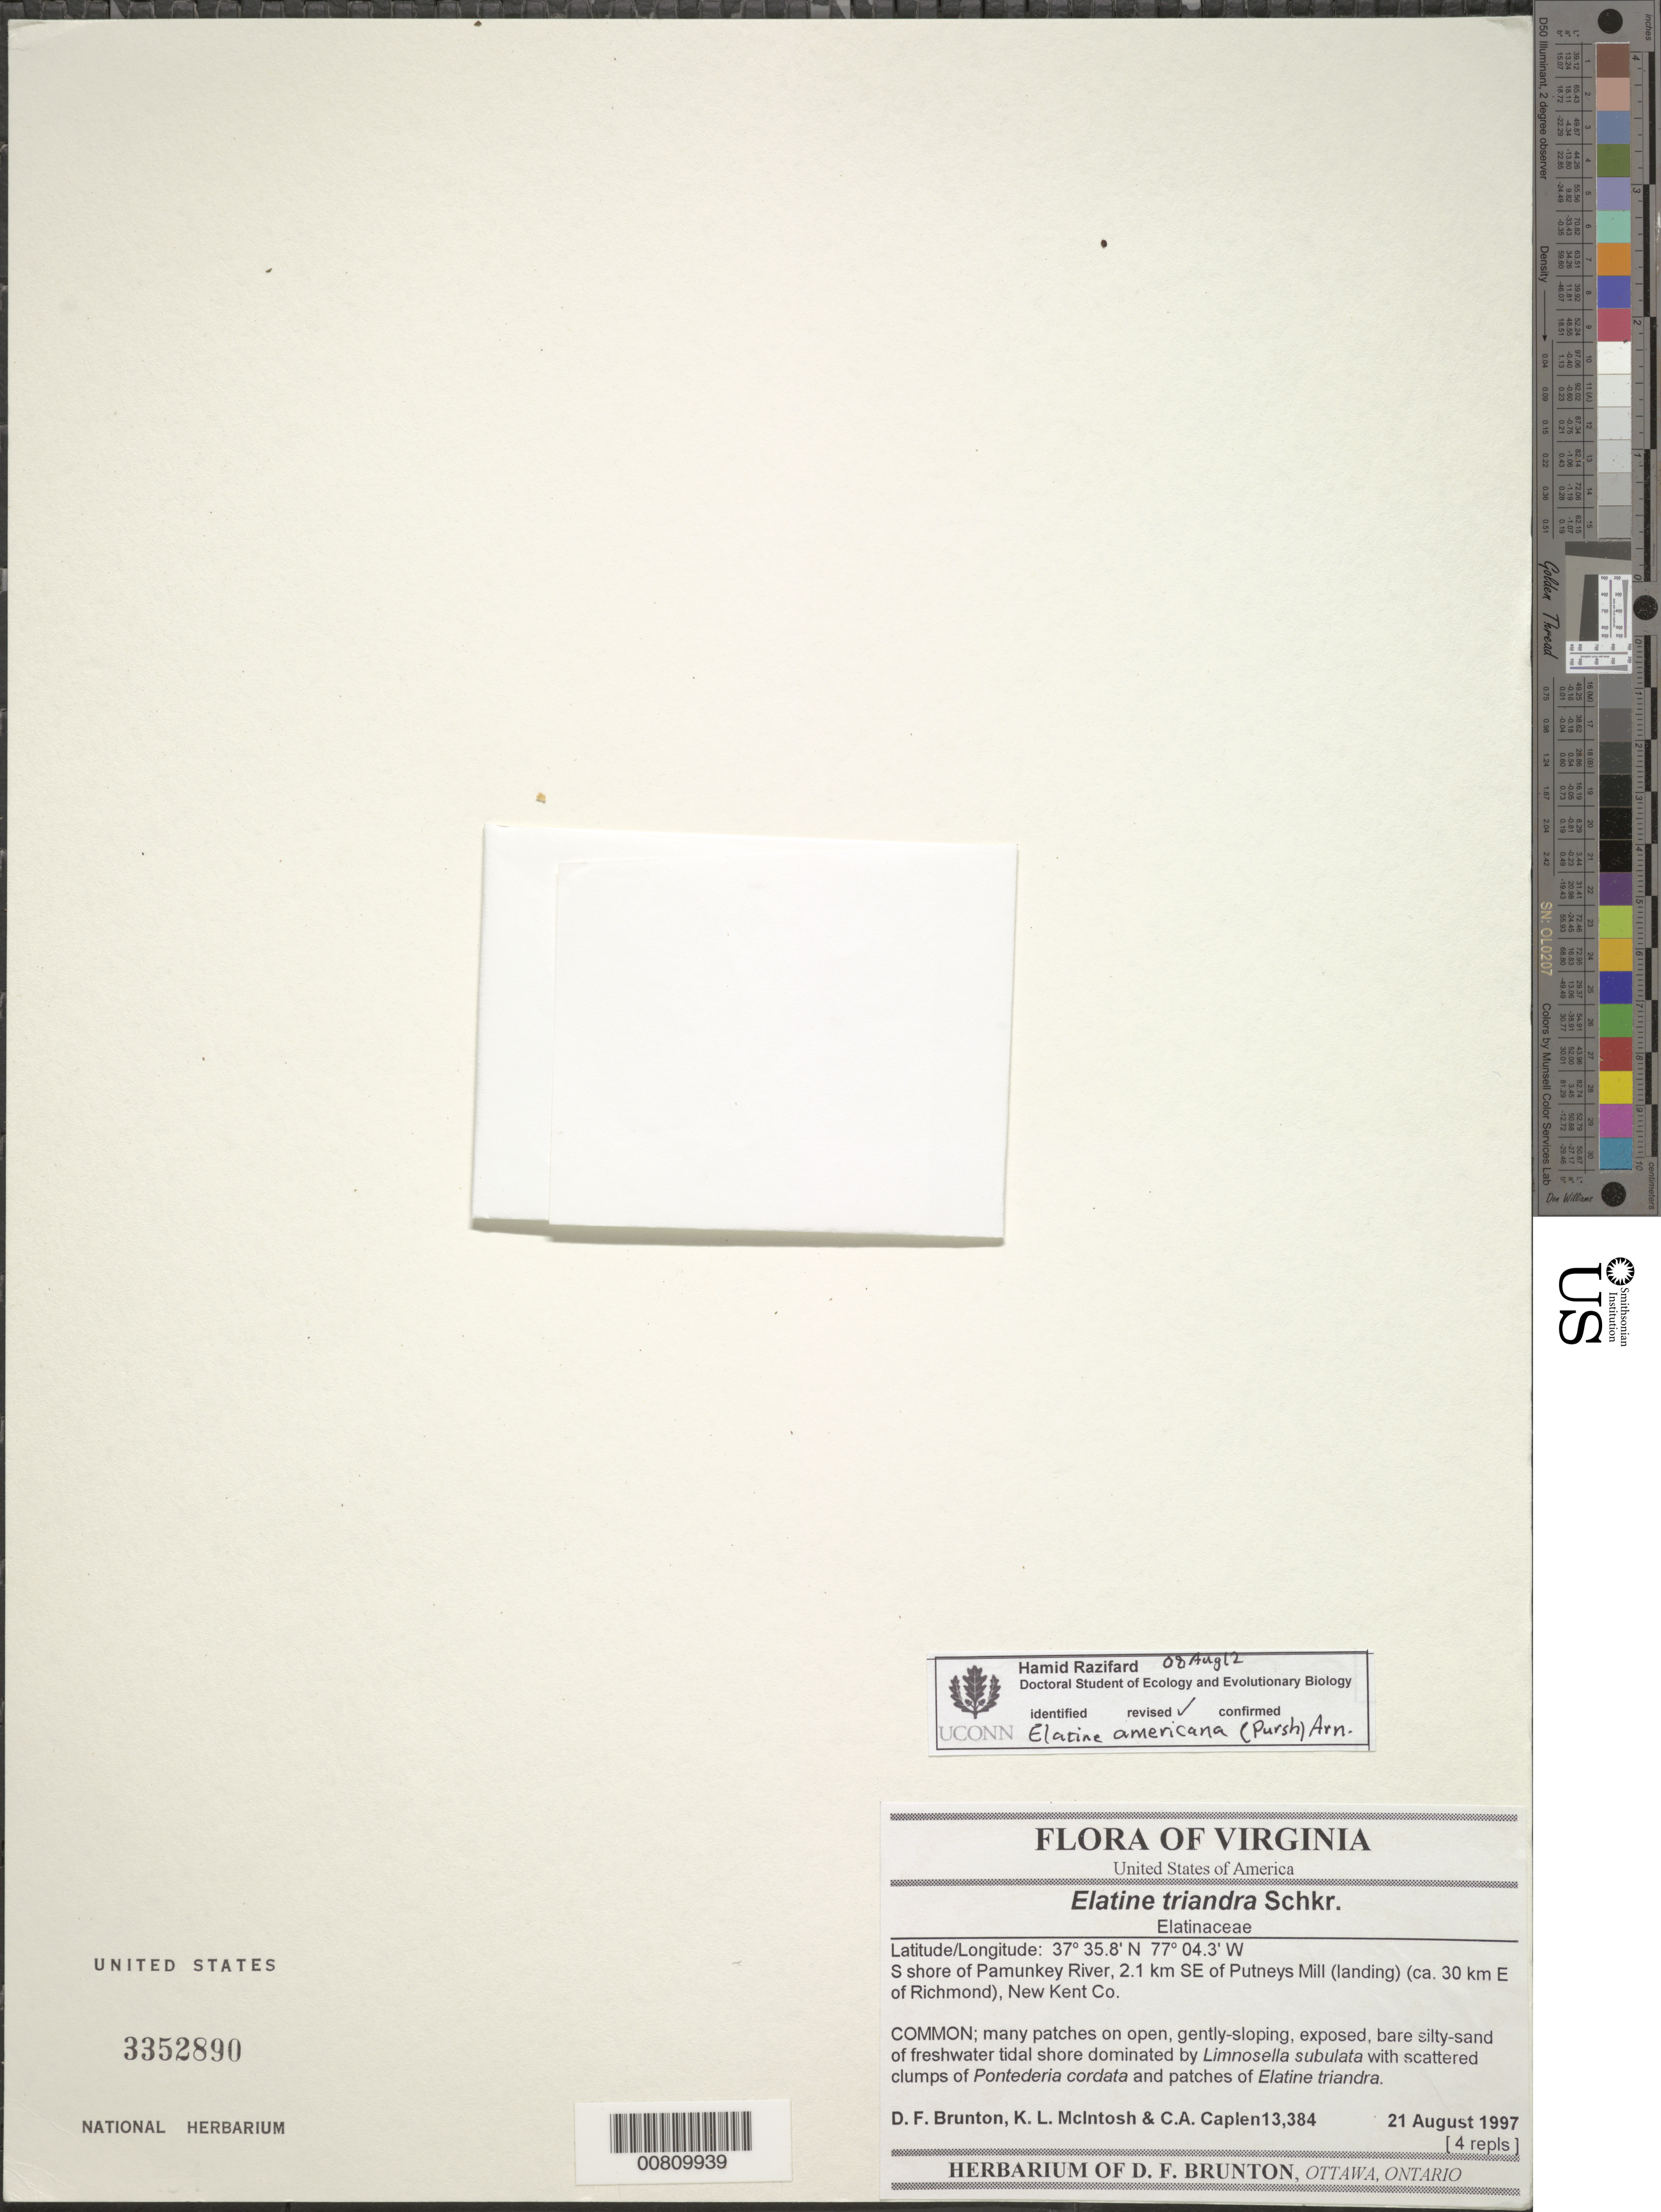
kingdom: Plantae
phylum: Tracheophyta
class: Magnoliopsida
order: Malpighiales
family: Elatinaceae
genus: Elatine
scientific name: Elatine americana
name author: (Pursh) Arn.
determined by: Razifard, Hamid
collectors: D. Brunton, K. McIntosh & C. Caplen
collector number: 13384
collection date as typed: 21 Aug 1997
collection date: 1997-08-21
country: United States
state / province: Virginia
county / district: New Kent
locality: S of Pamunkey River, SE of Putneys Mill, E of Richmond.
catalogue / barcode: US 3352890